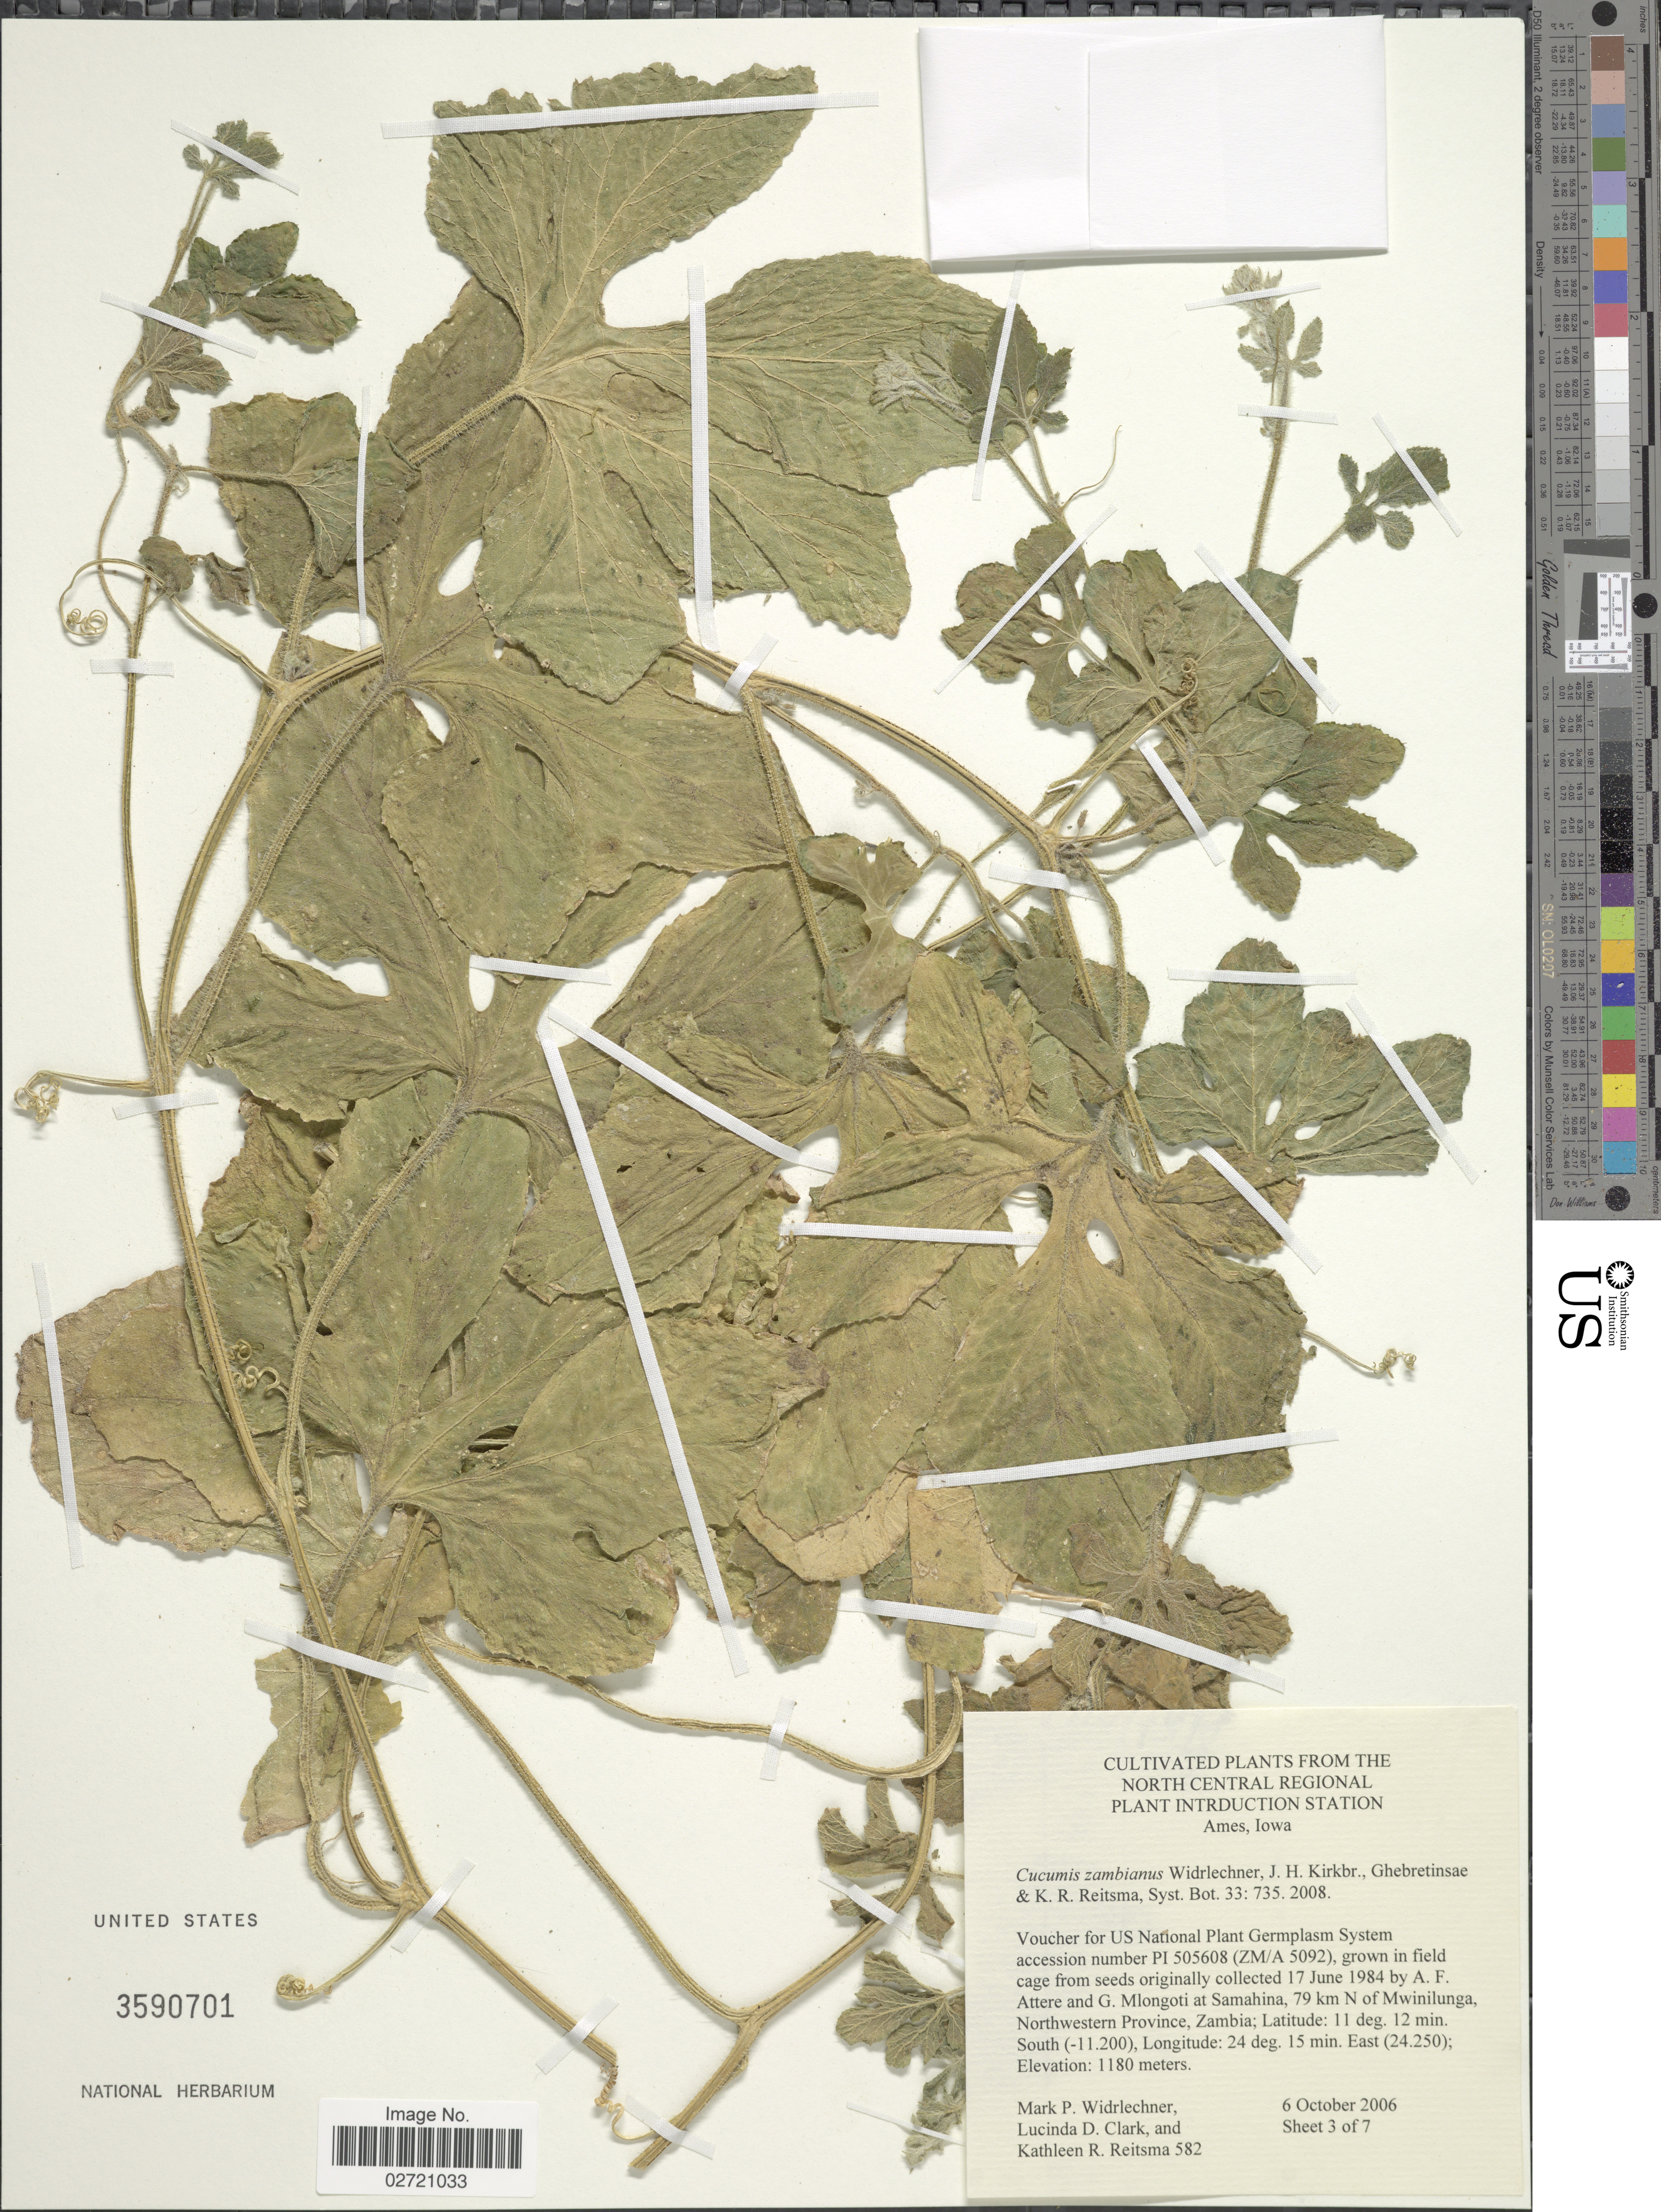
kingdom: Plantae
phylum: Tracheophyta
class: Magnoliopsida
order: Cucurbitales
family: Cucurbitaceae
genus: Cucumis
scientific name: Cucumis zambianus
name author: Widrlechner & et al.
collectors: M. Widrlechner, L. D. Clark & K. Reitsma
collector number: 582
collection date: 2006-10-06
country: United States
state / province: Iowa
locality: Cultivated plants from the North Central Regional Plant Introduction Station. Ames, Iowa. Grown in field cage from seeds originally collected 17 June 1984 by A. F. Attere and G. Mlongoti at Samahina, 79 km N of Mwinilunga, Northwestern Province, Zambia.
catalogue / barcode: US 3590701